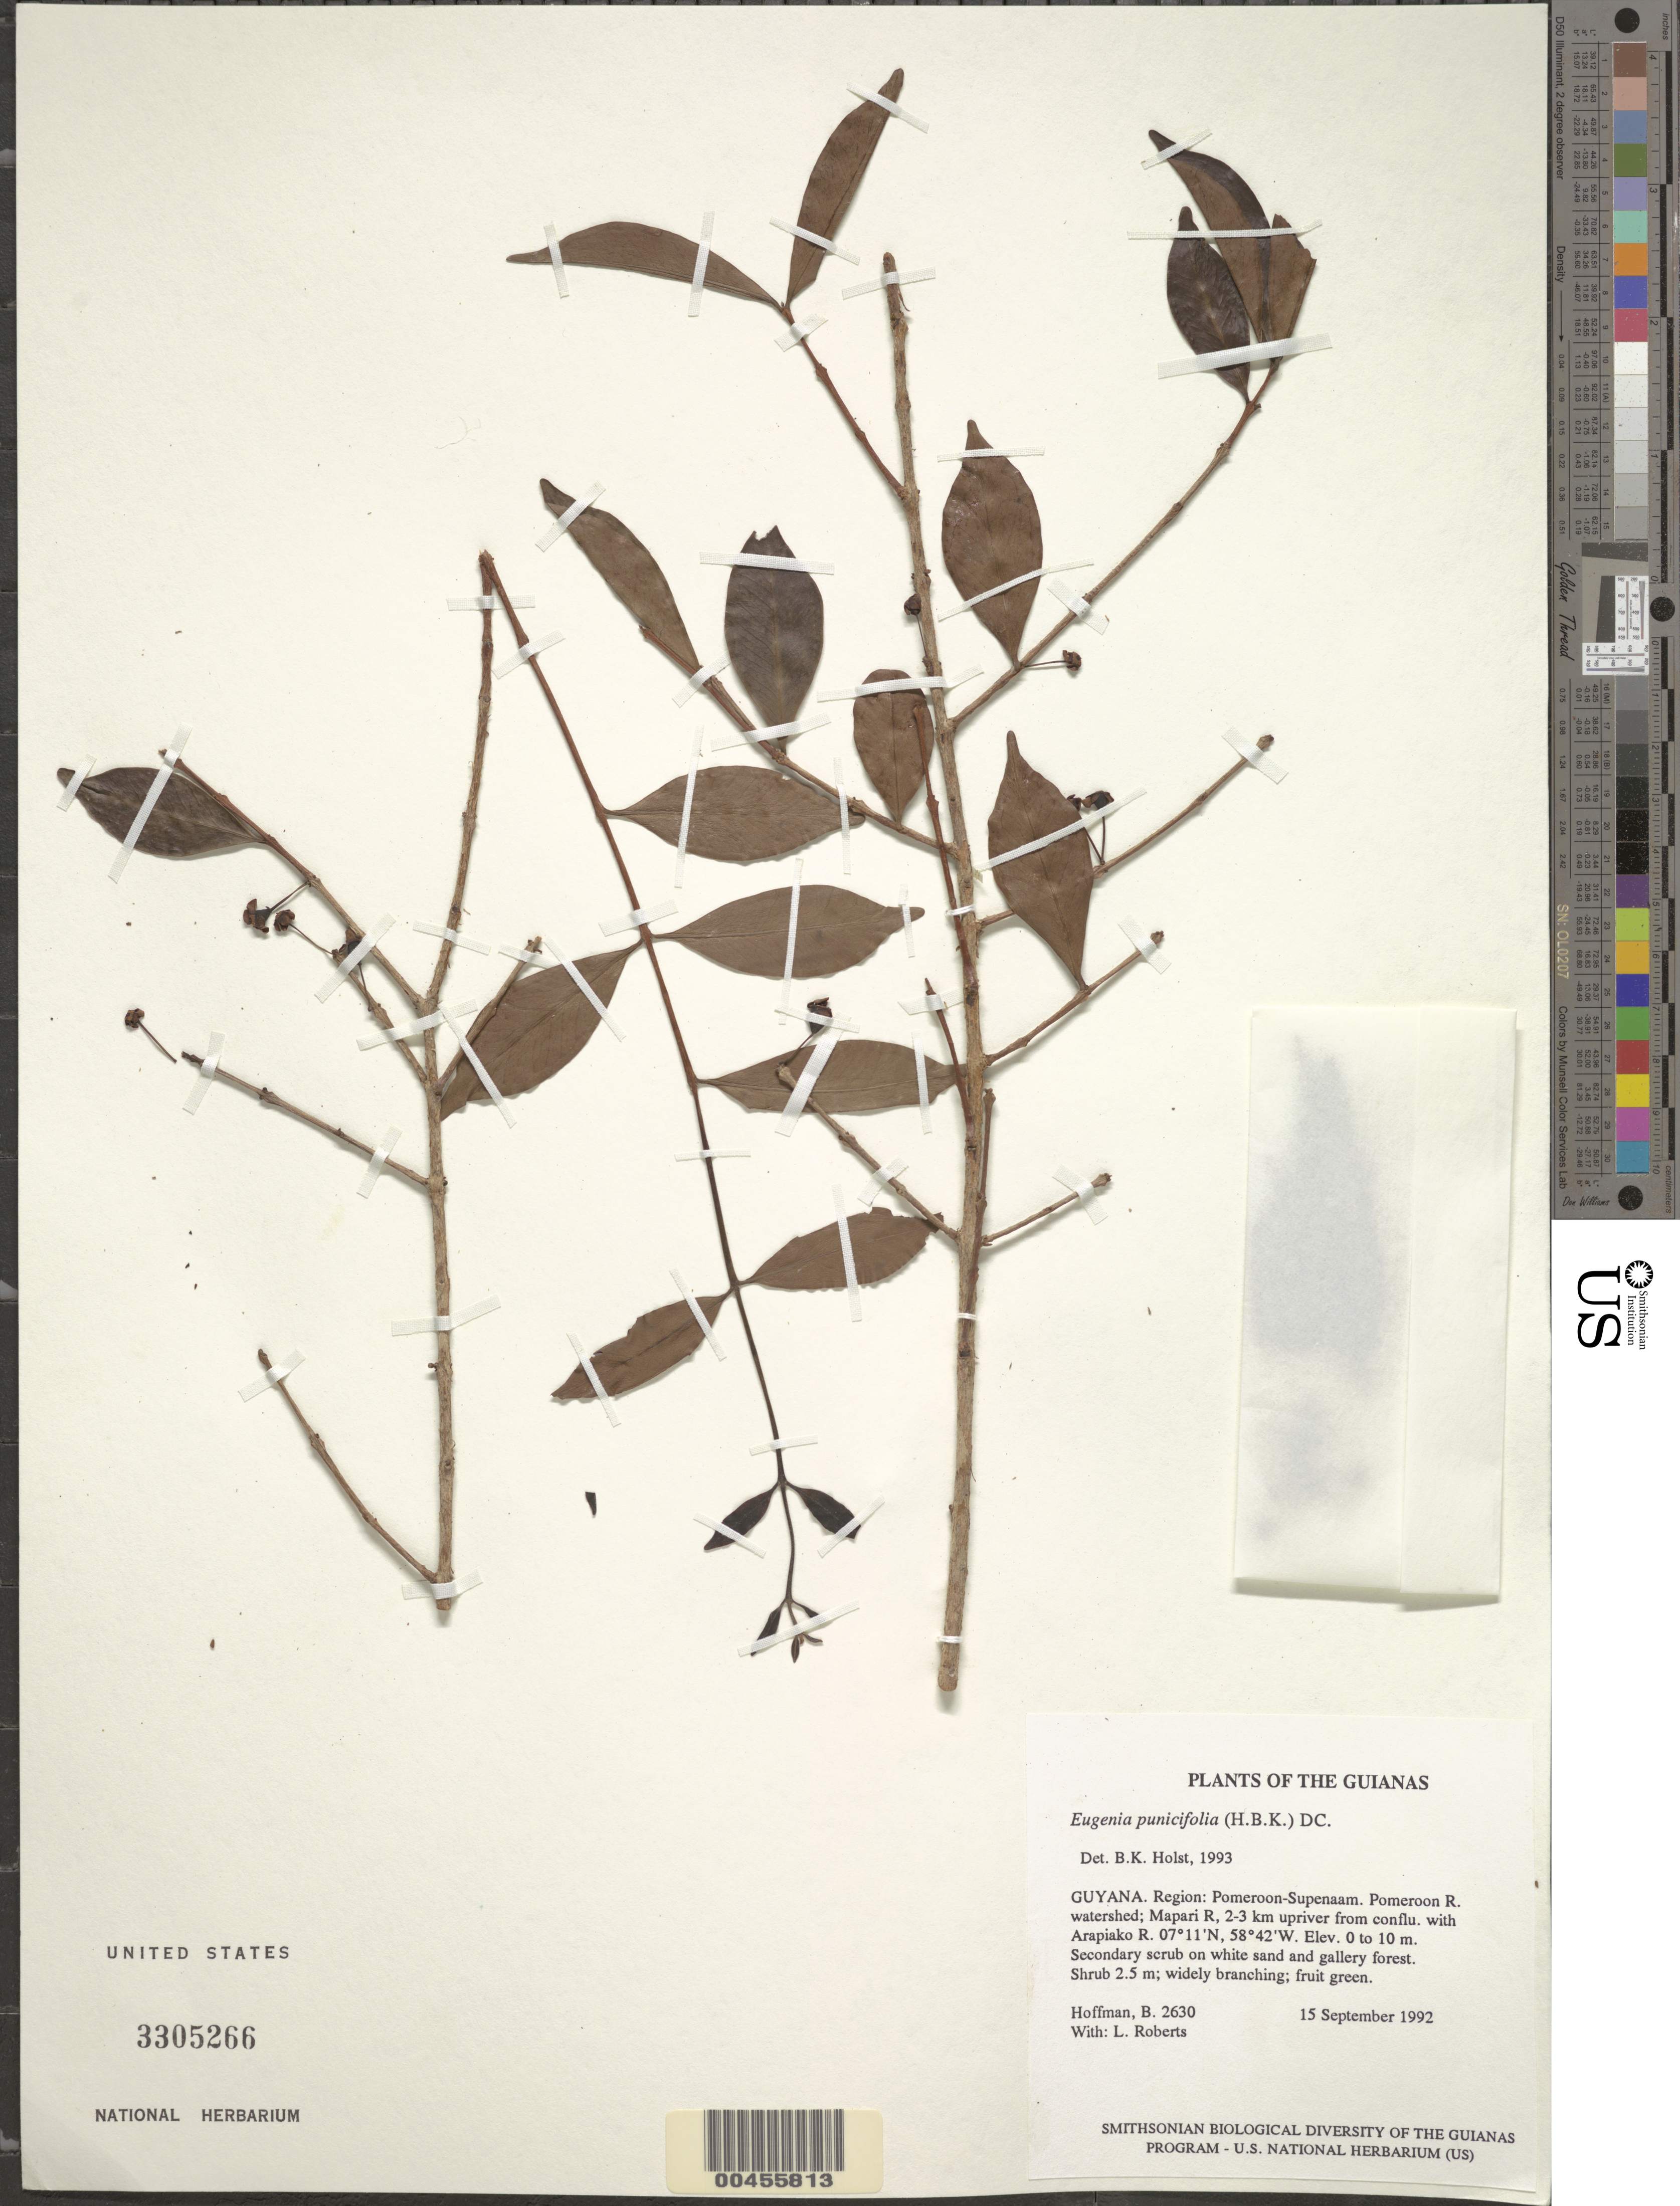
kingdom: Plantae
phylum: Tracheophyta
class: Magnoliopsida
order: Myrtales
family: Myrtaceae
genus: Eugenia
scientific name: Eugenia punicifolia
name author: (Kunth) DC.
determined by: Holst, Bruce K.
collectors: B. Hoffman & L. Roberts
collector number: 2630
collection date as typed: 15 September 1992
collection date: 1992-09-15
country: Guyana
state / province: Pomeroon-Supenaam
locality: Pomeroon River watershed; Mapari River, 2-3 km upriver from confluence with Arapiako River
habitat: Secondary scrub on white sand and gallery forest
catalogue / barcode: US 3305266